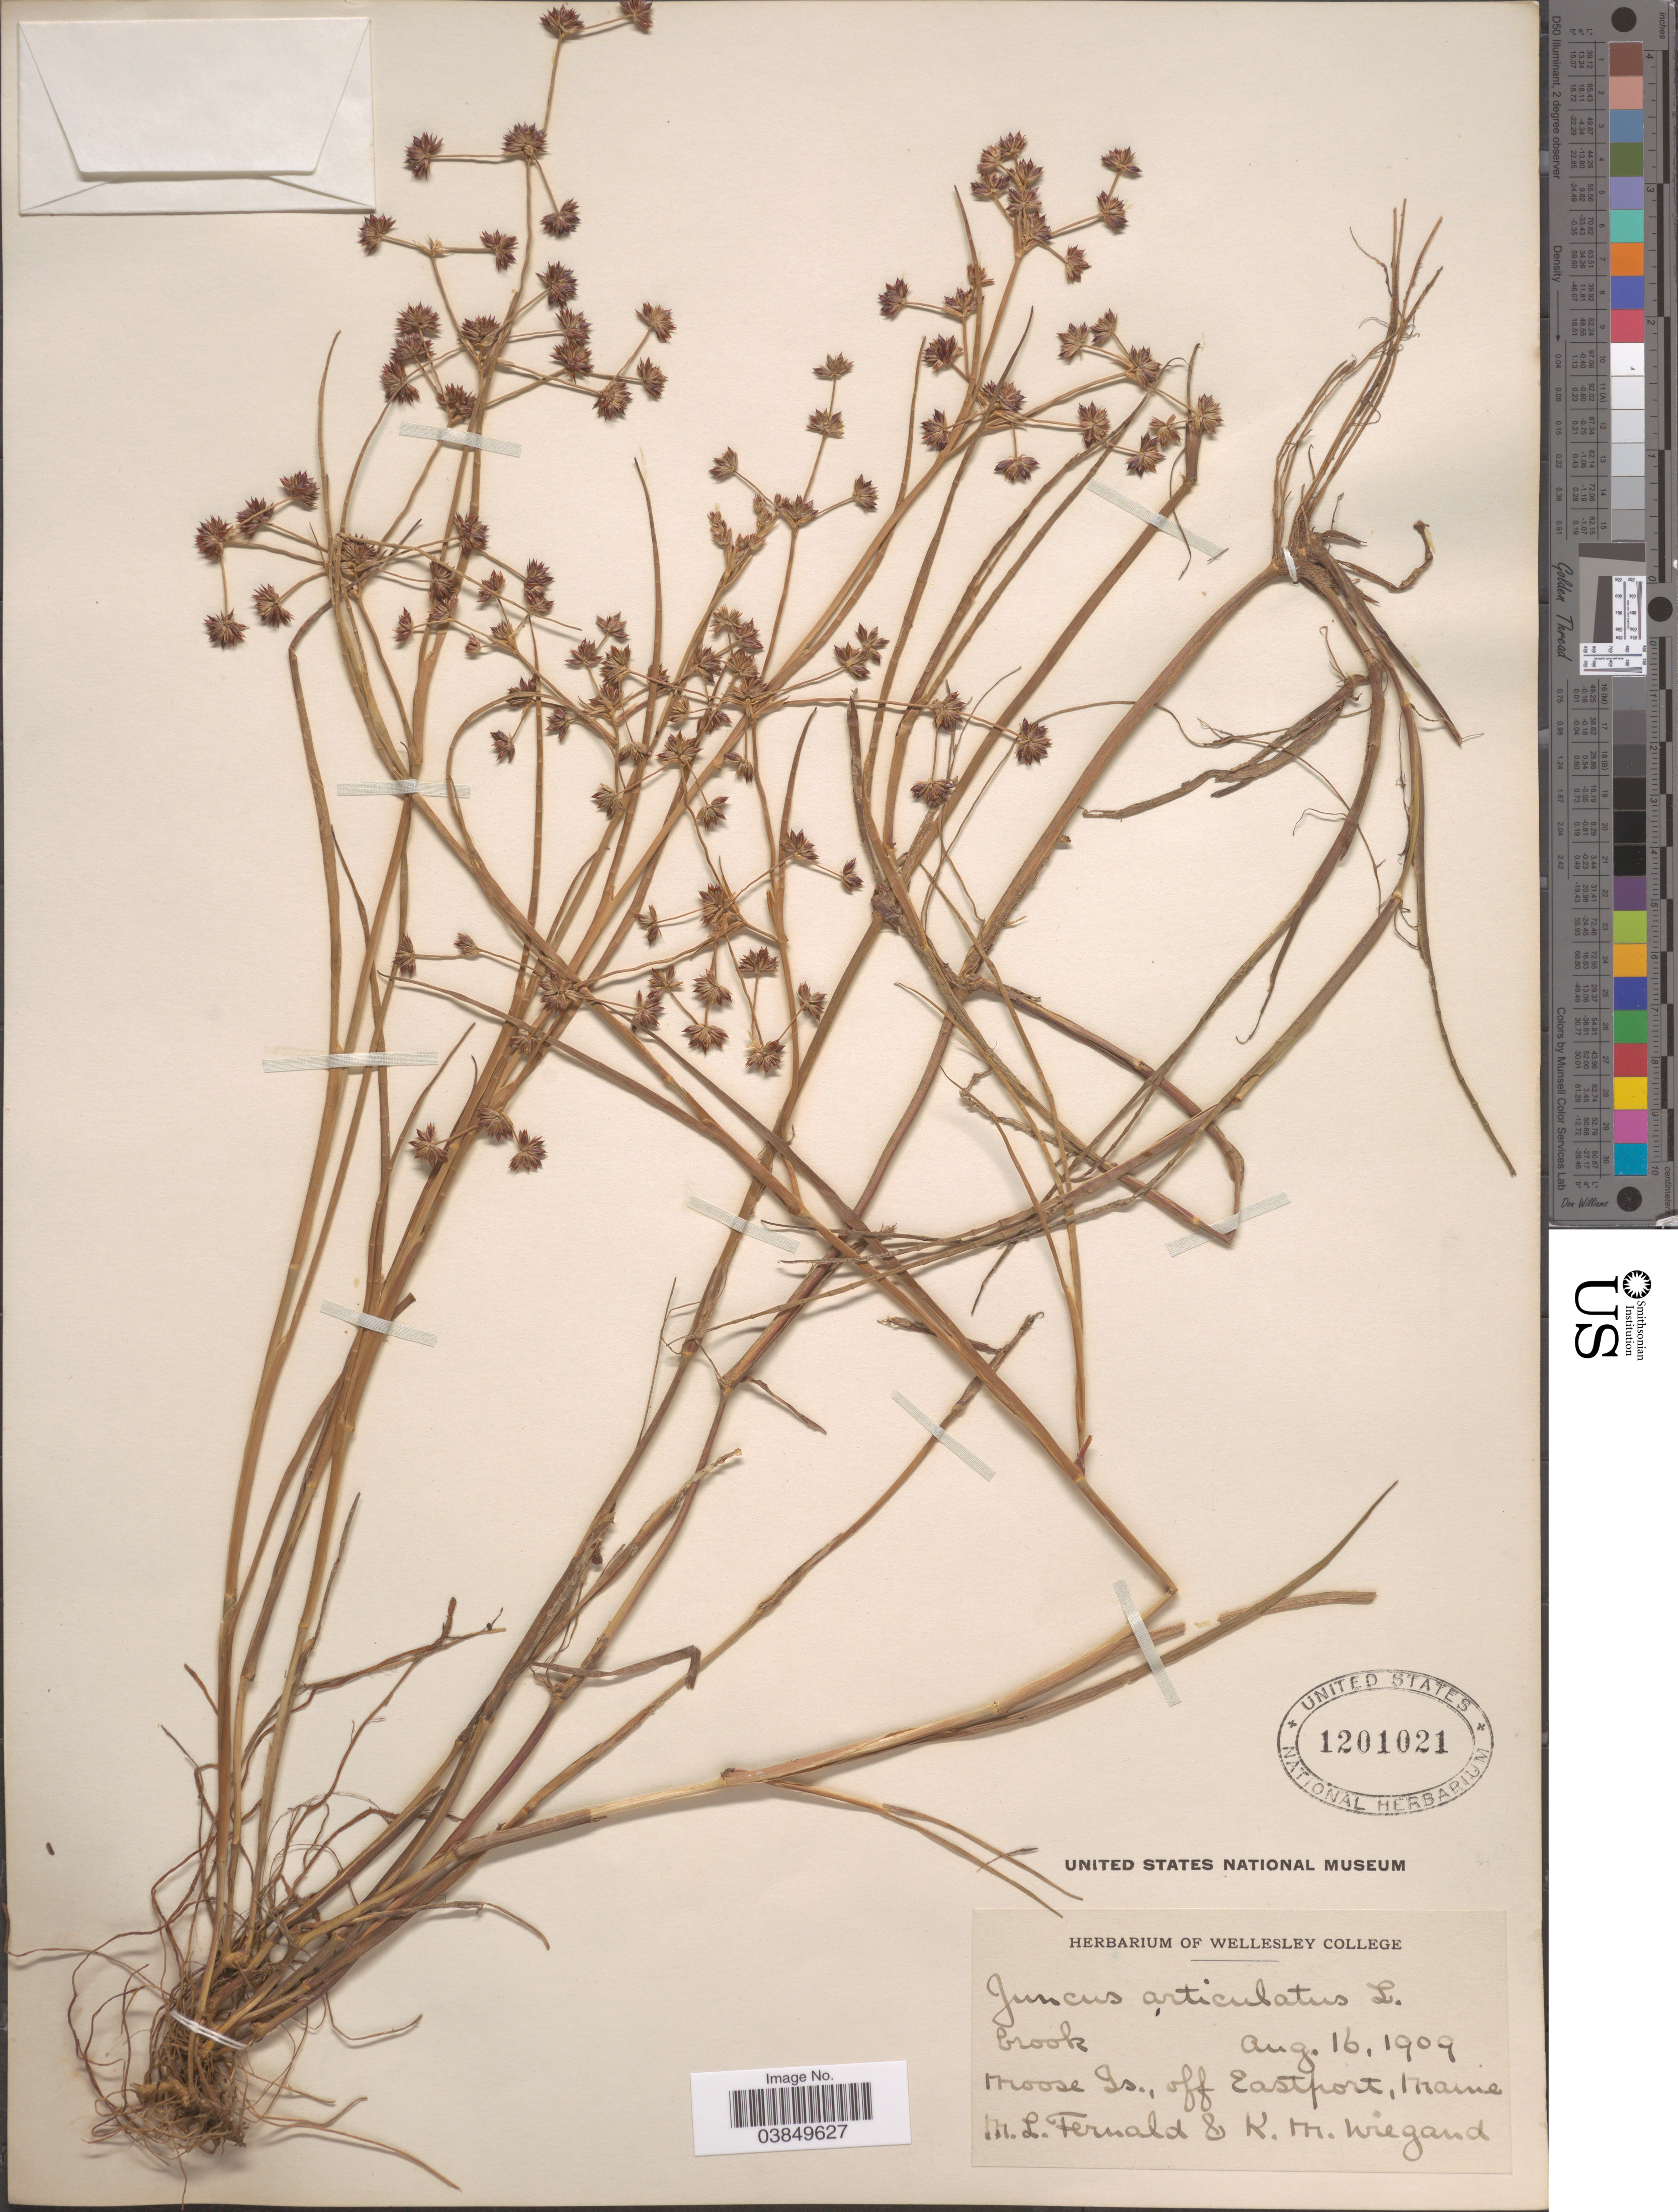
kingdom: Plantae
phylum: Tracheophyta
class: Liliopsida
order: Poales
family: Juncaceae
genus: Juncus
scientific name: Juncus articulatus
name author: L.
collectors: M. L. Fernald & K. M. Wiegand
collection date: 1909-08-16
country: United States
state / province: Maine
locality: Moose Is., off Eastport.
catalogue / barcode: US 1201021